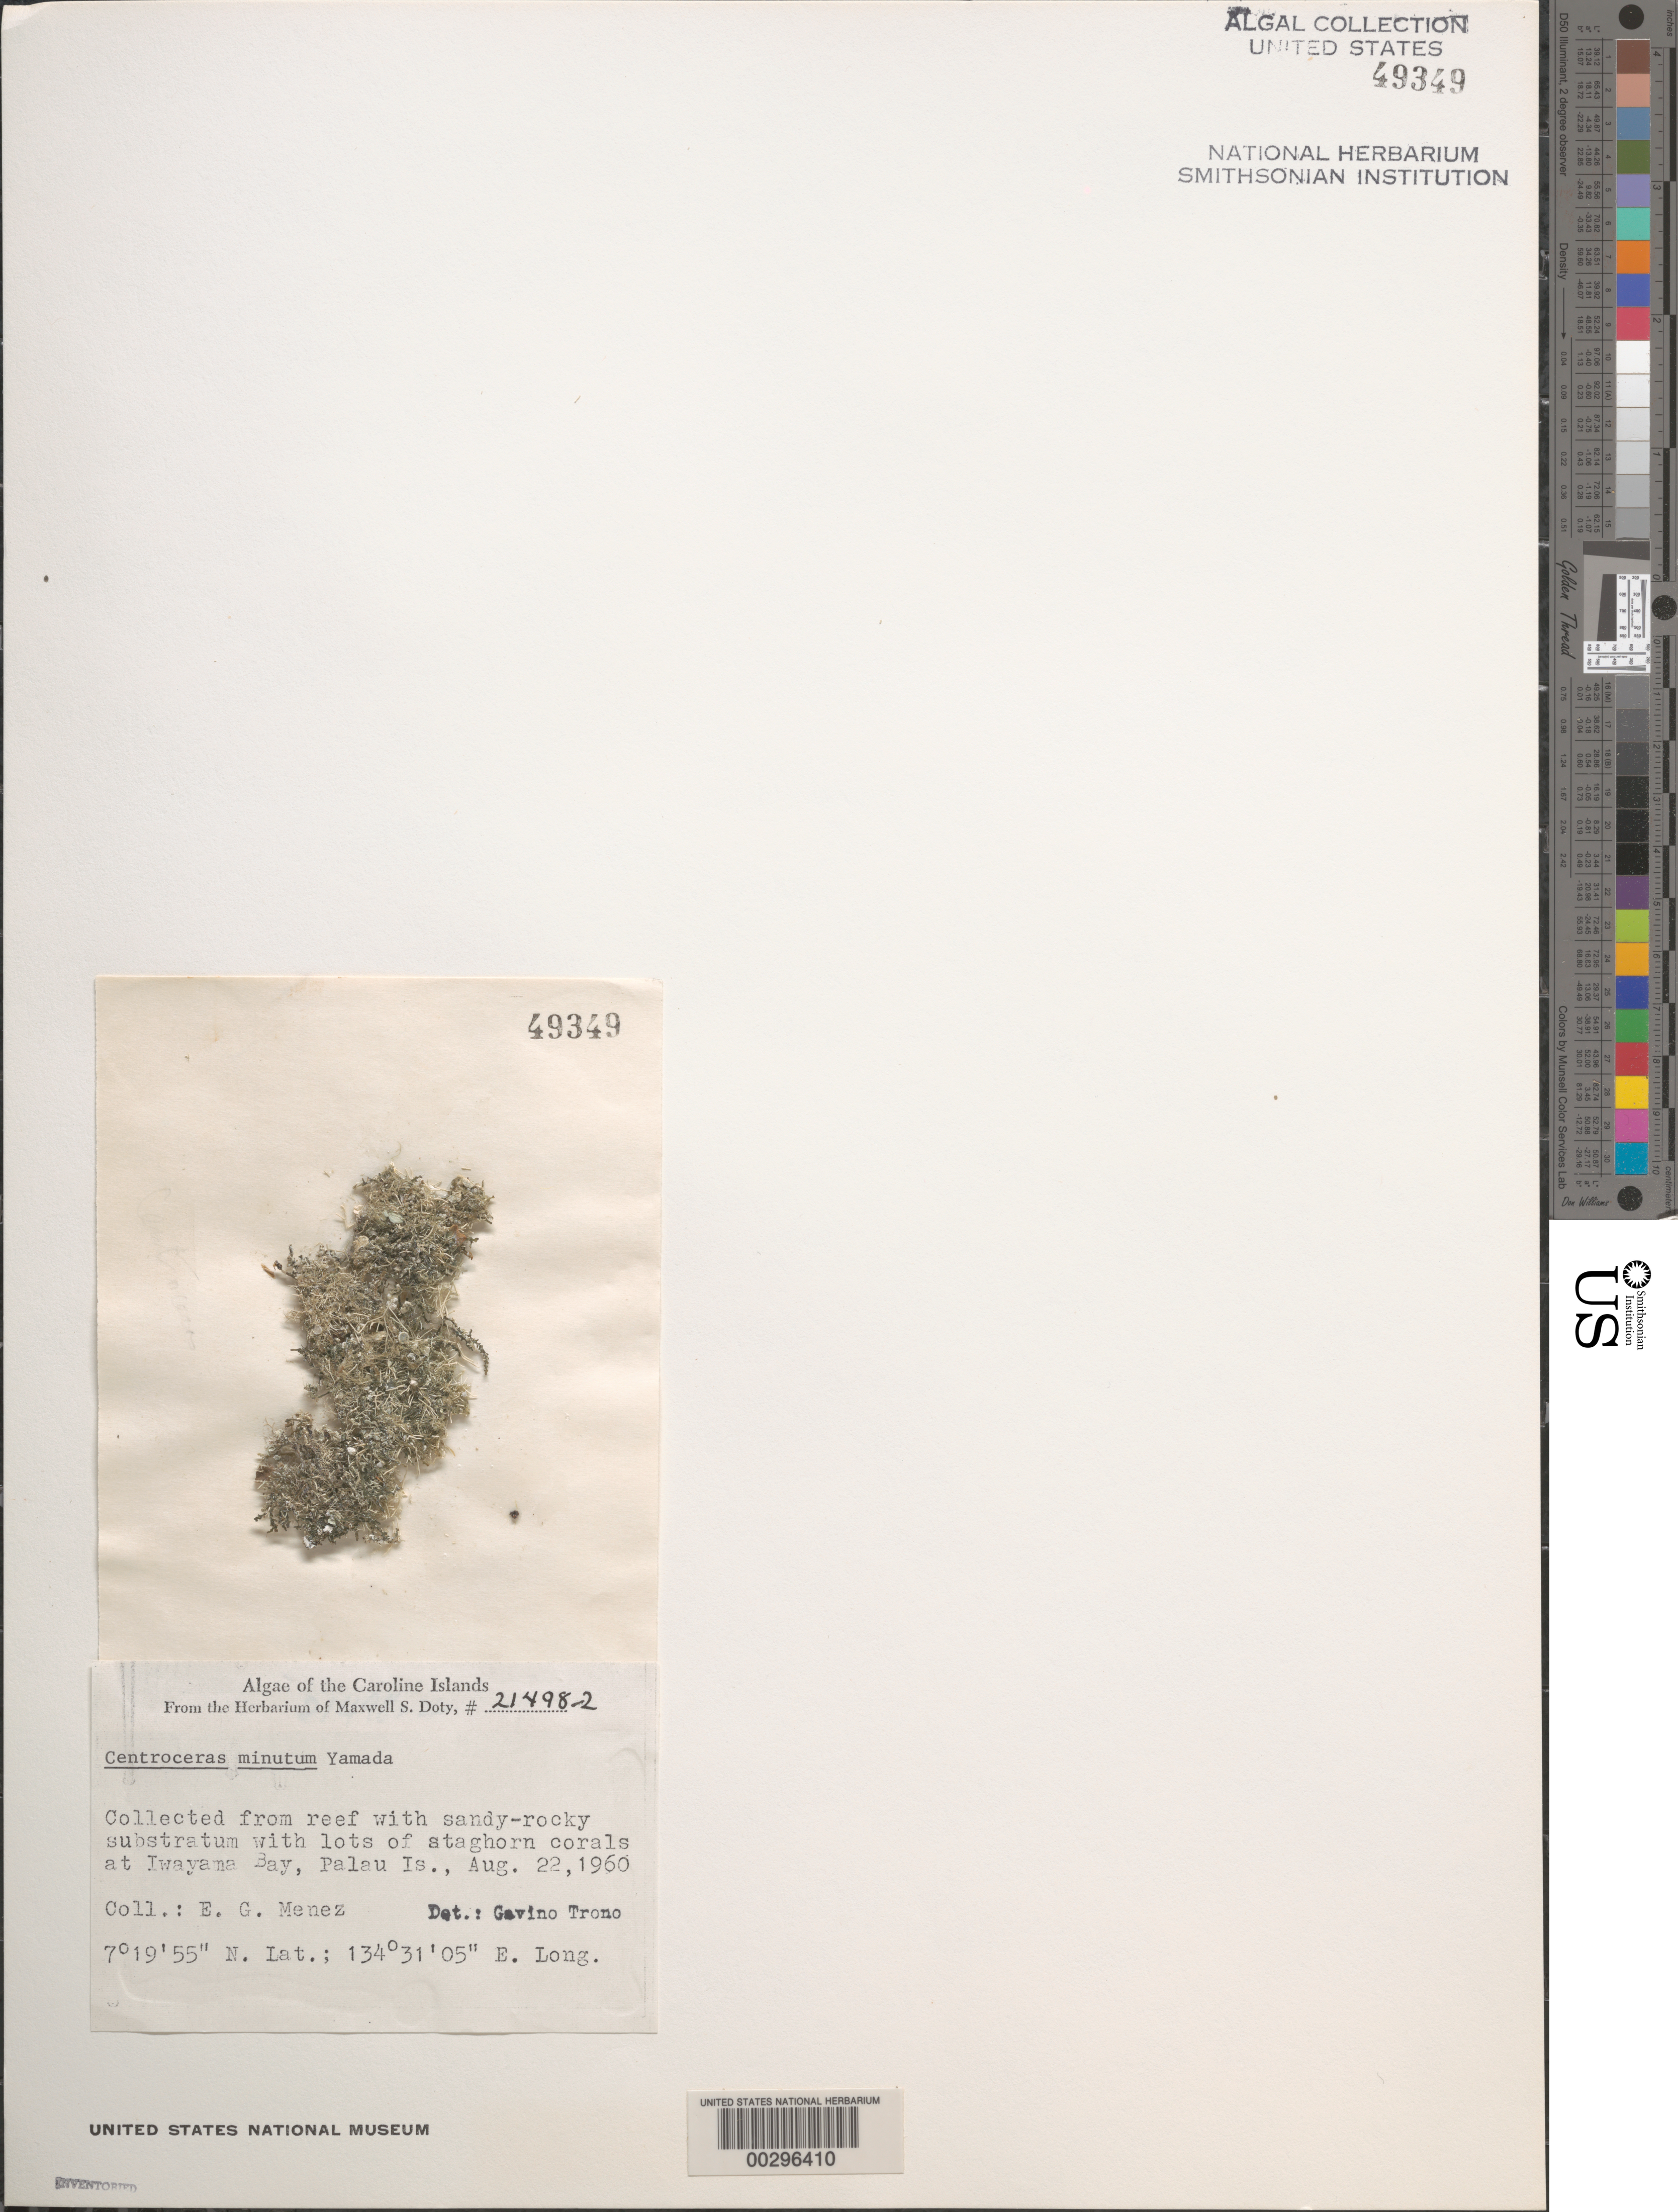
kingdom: Plantae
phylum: Rhodophyta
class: Florideophyceae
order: Ceramiales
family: Ceramiaceae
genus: Centroceras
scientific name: Centroceras minutum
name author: Yamada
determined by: Trono, Gavino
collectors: Meñez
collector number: MSD 21498-2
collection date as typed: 22 Aug 1960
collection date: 1960-08-22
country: Palau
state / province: Koror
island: Oreor (Koror)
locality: Iwayama Bay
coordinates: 7 19' 55" N, 134 31' 05" E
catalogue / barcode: US 49349